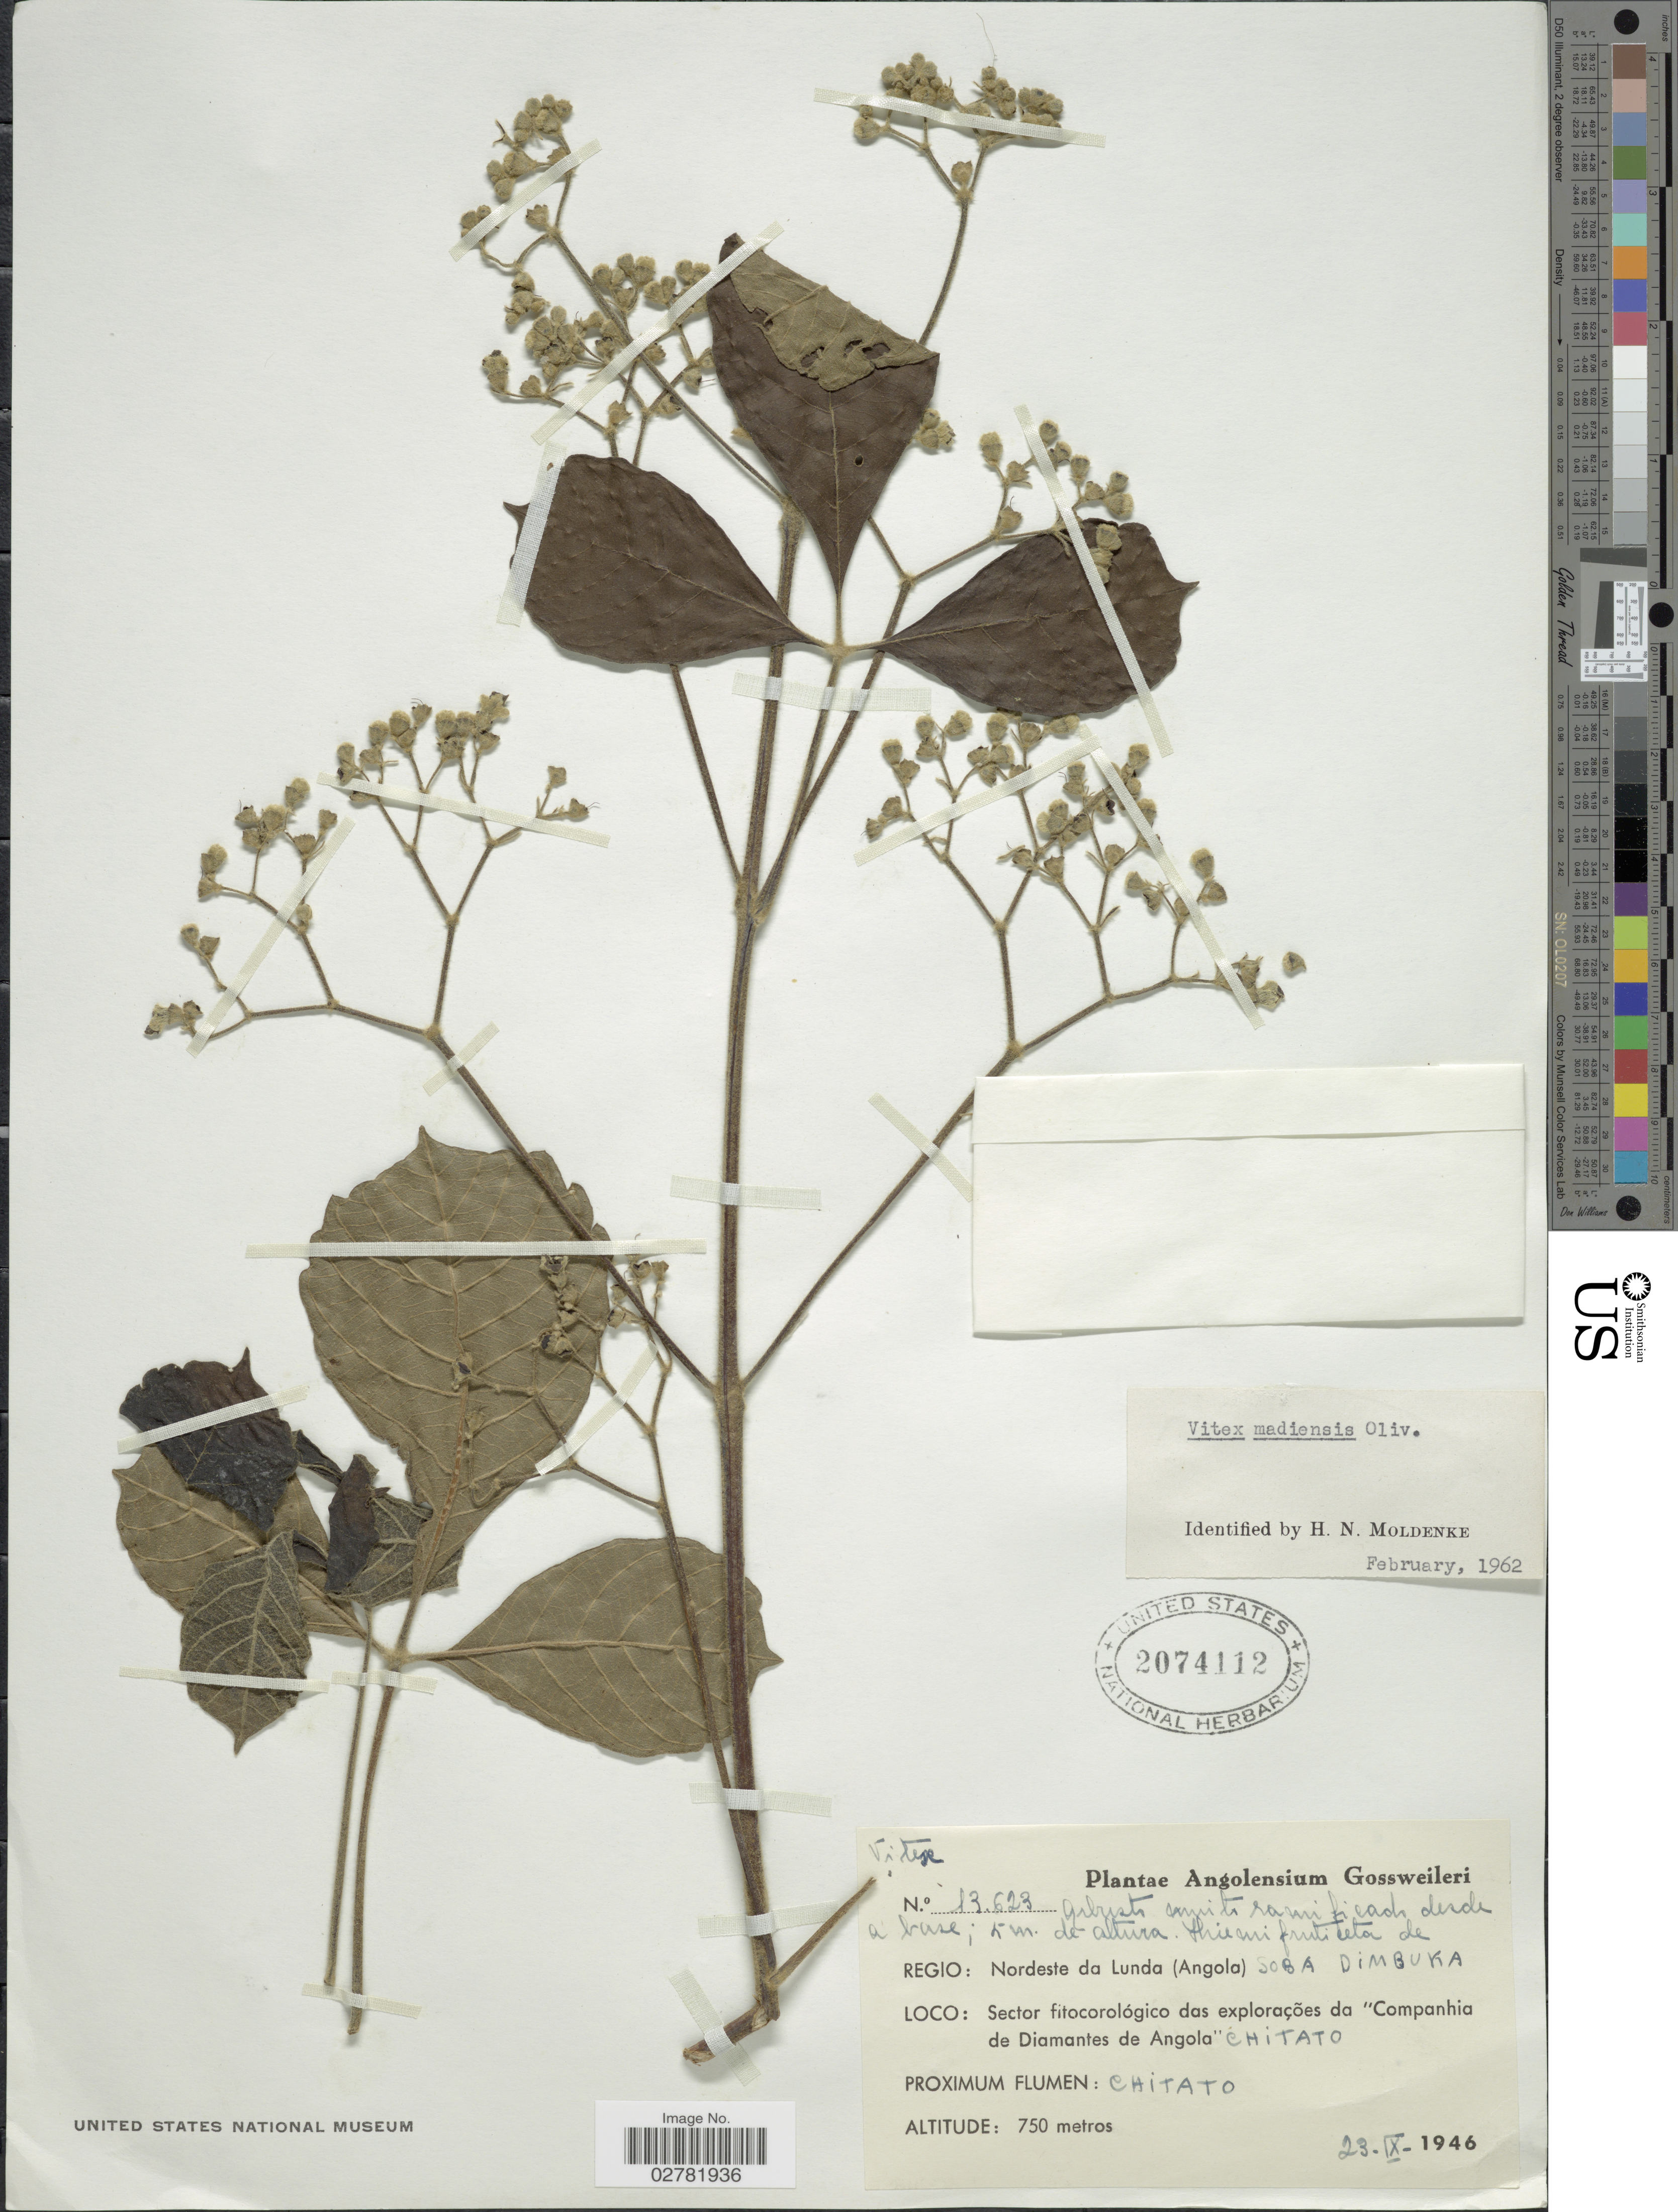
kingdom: Plantae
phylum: Tracheophyta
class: Magnoliopsida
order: Lamiales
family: Lamiaceae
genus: Vitex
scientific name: Vitex madiensis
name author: Oliv.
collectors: -. Gossweiler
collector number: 13623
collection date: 1946-09-23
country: Angola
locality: Regio: Nordeste da Lunda. Soba Dimbuka.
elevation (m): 750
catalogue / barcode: US 2074112